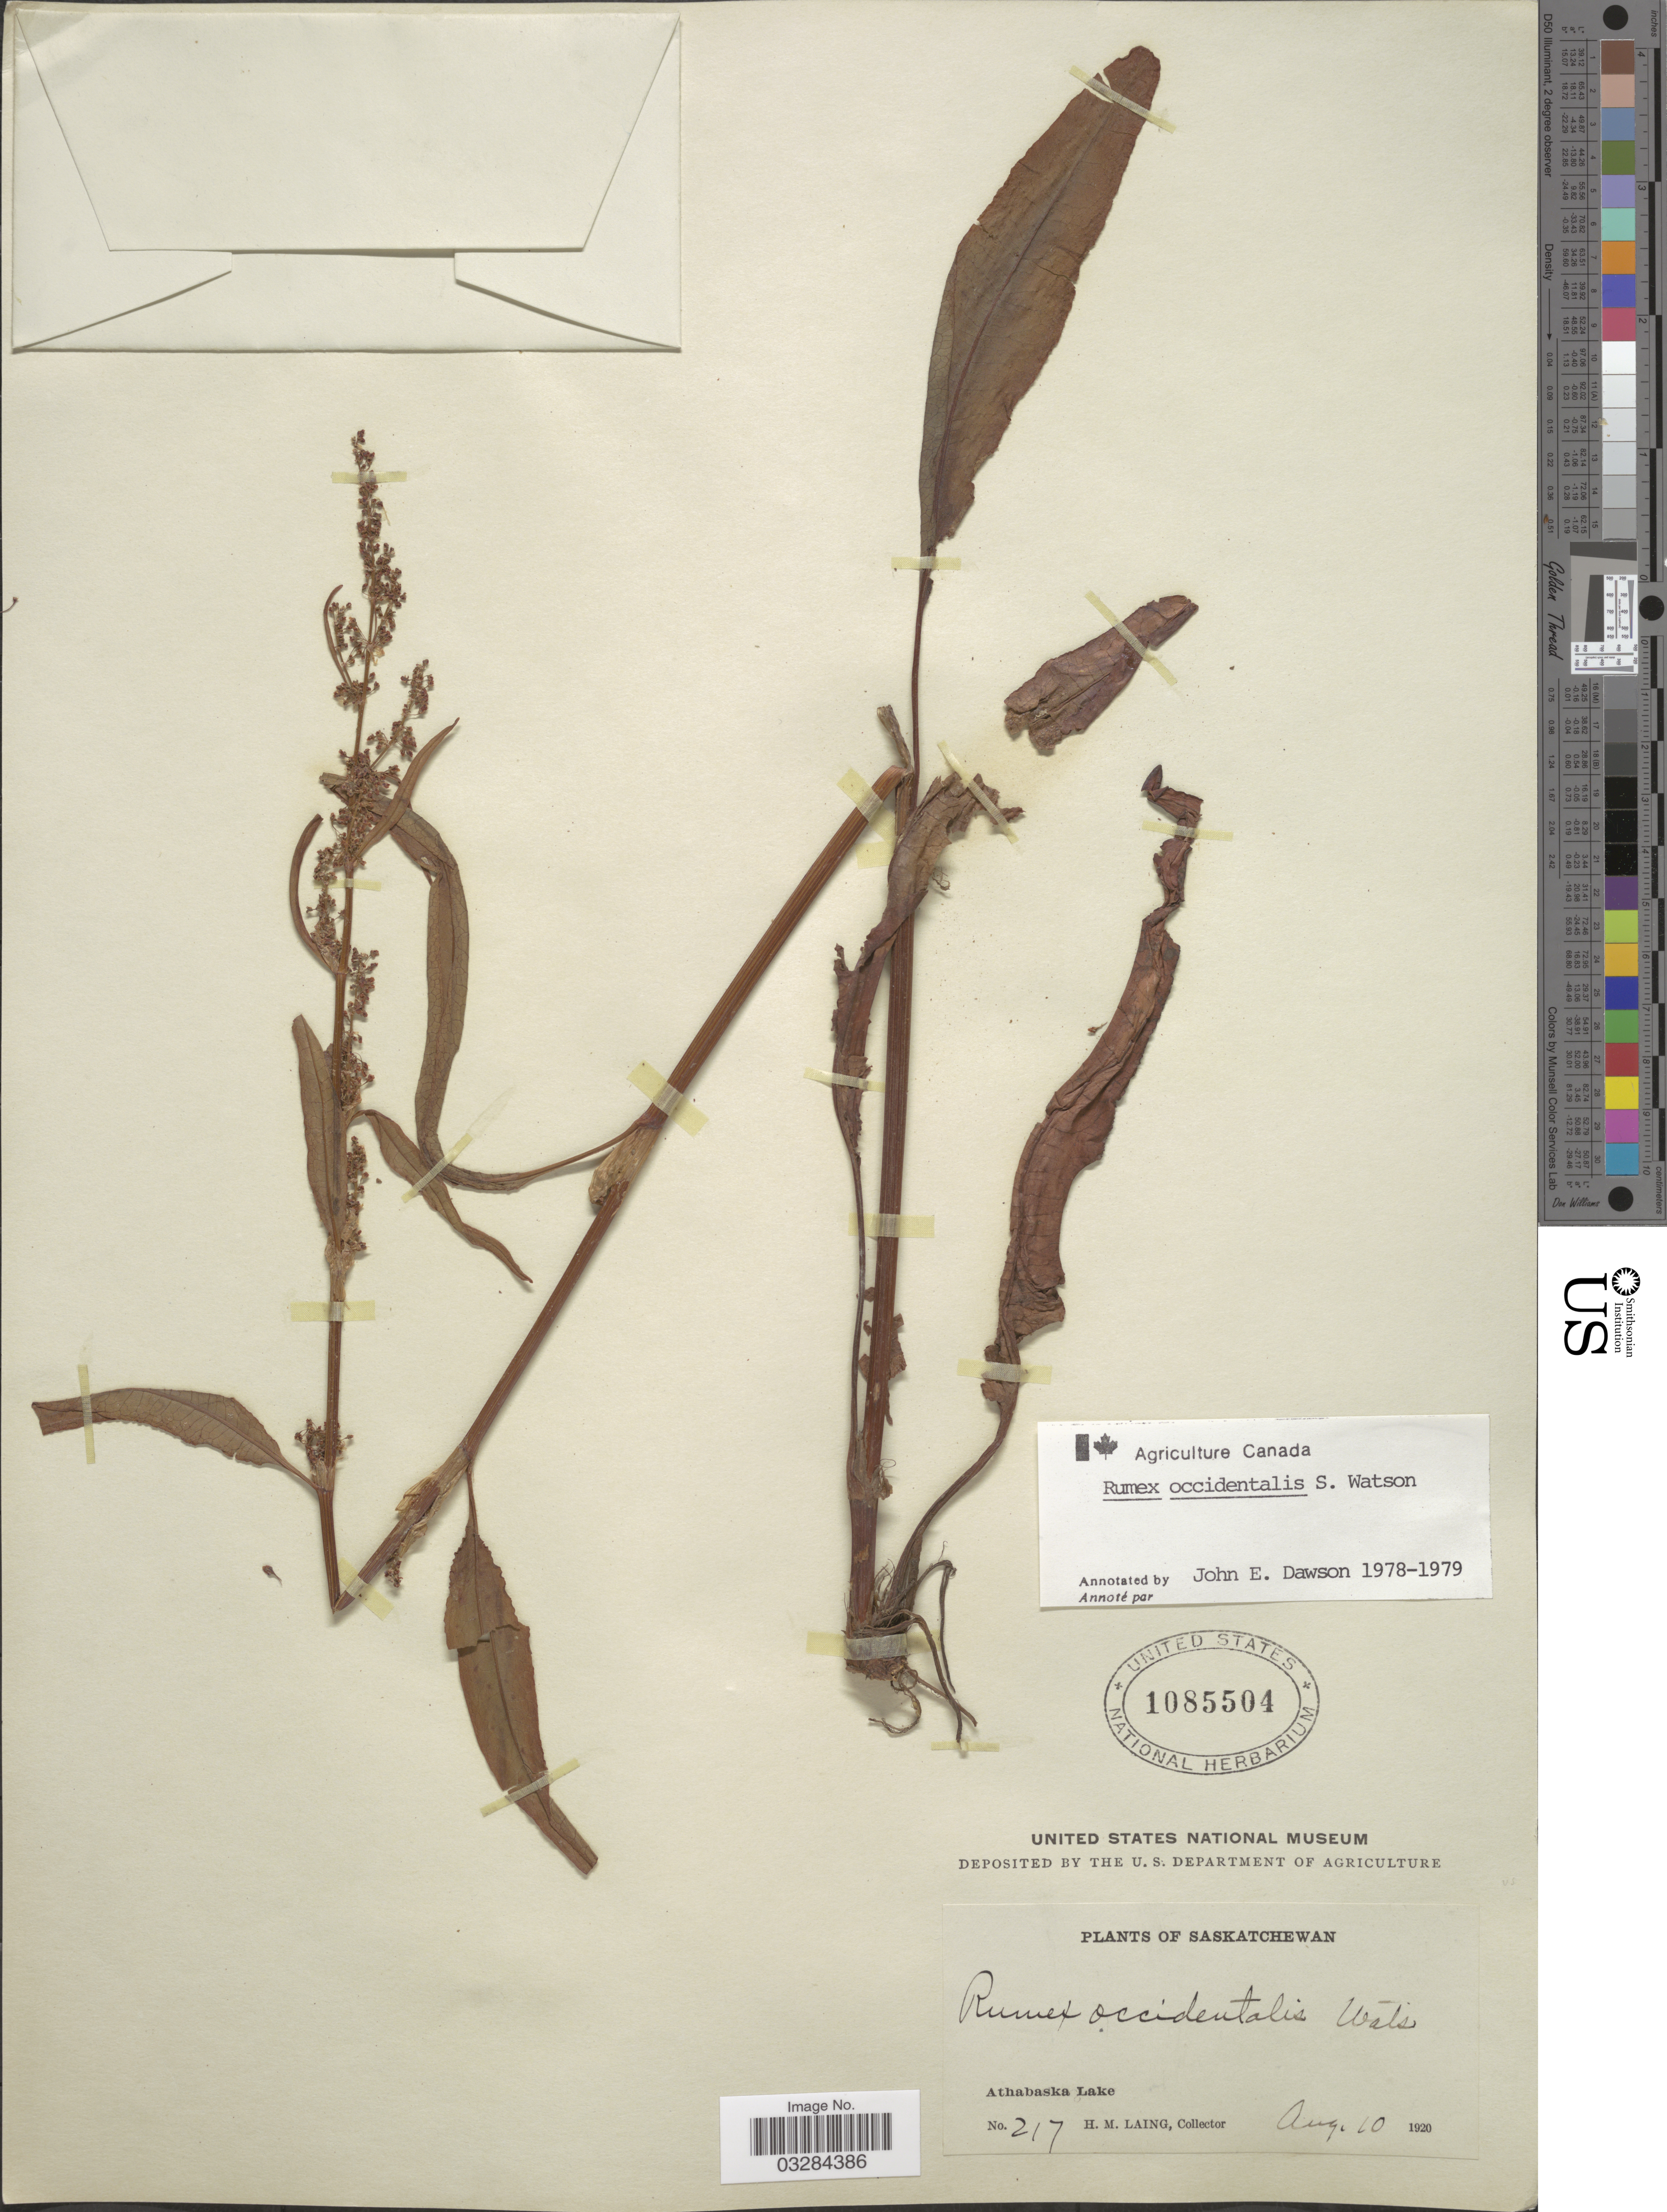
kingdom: Plantae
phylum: Tracheophyta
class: Magnoliopsida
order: Caryophyllales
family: Polygonaceae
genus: Rumex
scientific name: Rumex occidentalis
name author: S. Watson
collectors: H. Laing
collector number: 217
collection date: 1920-08-10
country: Canada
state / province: Saskatchewan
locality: Athabaska Lake.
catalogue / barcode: US 1085504